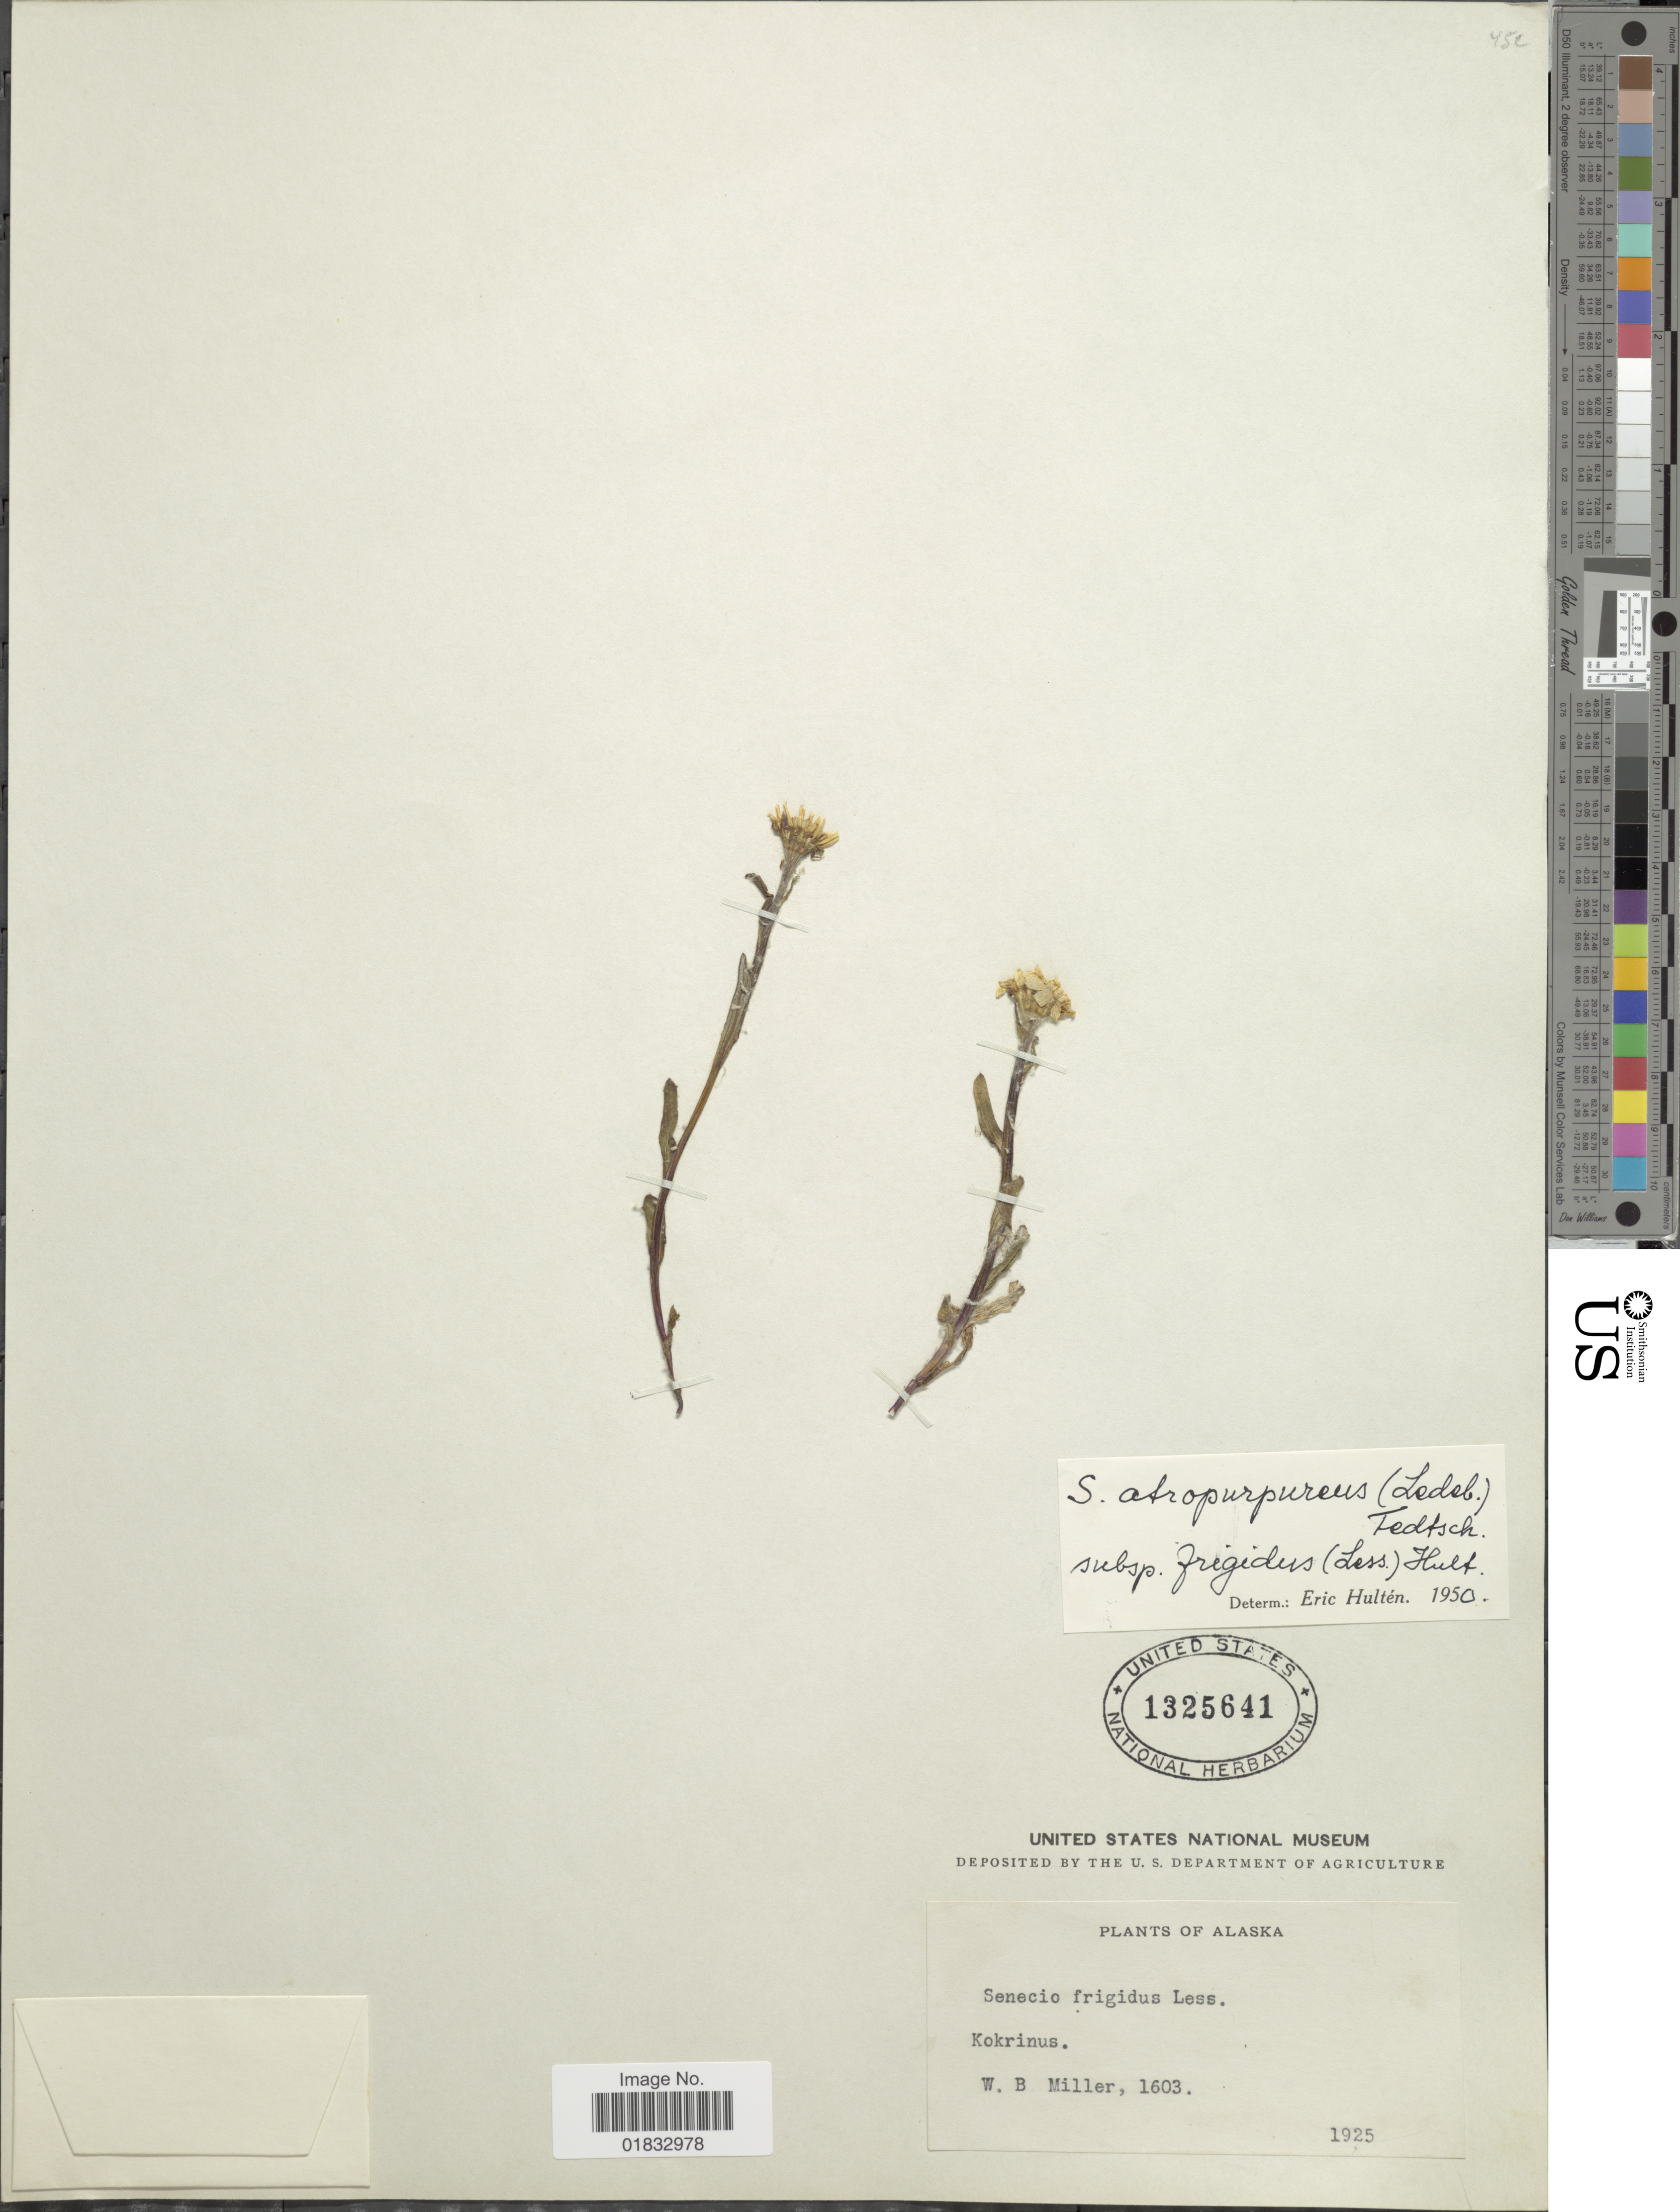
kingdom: Plantae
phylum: Tracheophyta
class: Magnoliopsida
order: Asterales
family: Asteraceae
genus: Tephroseris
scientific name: Tephroseris frigida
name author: (Richardson) Holub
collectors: W. Miller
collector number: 1603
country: United States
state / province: Alaska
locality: Kokrinus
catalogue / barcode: US 1325641